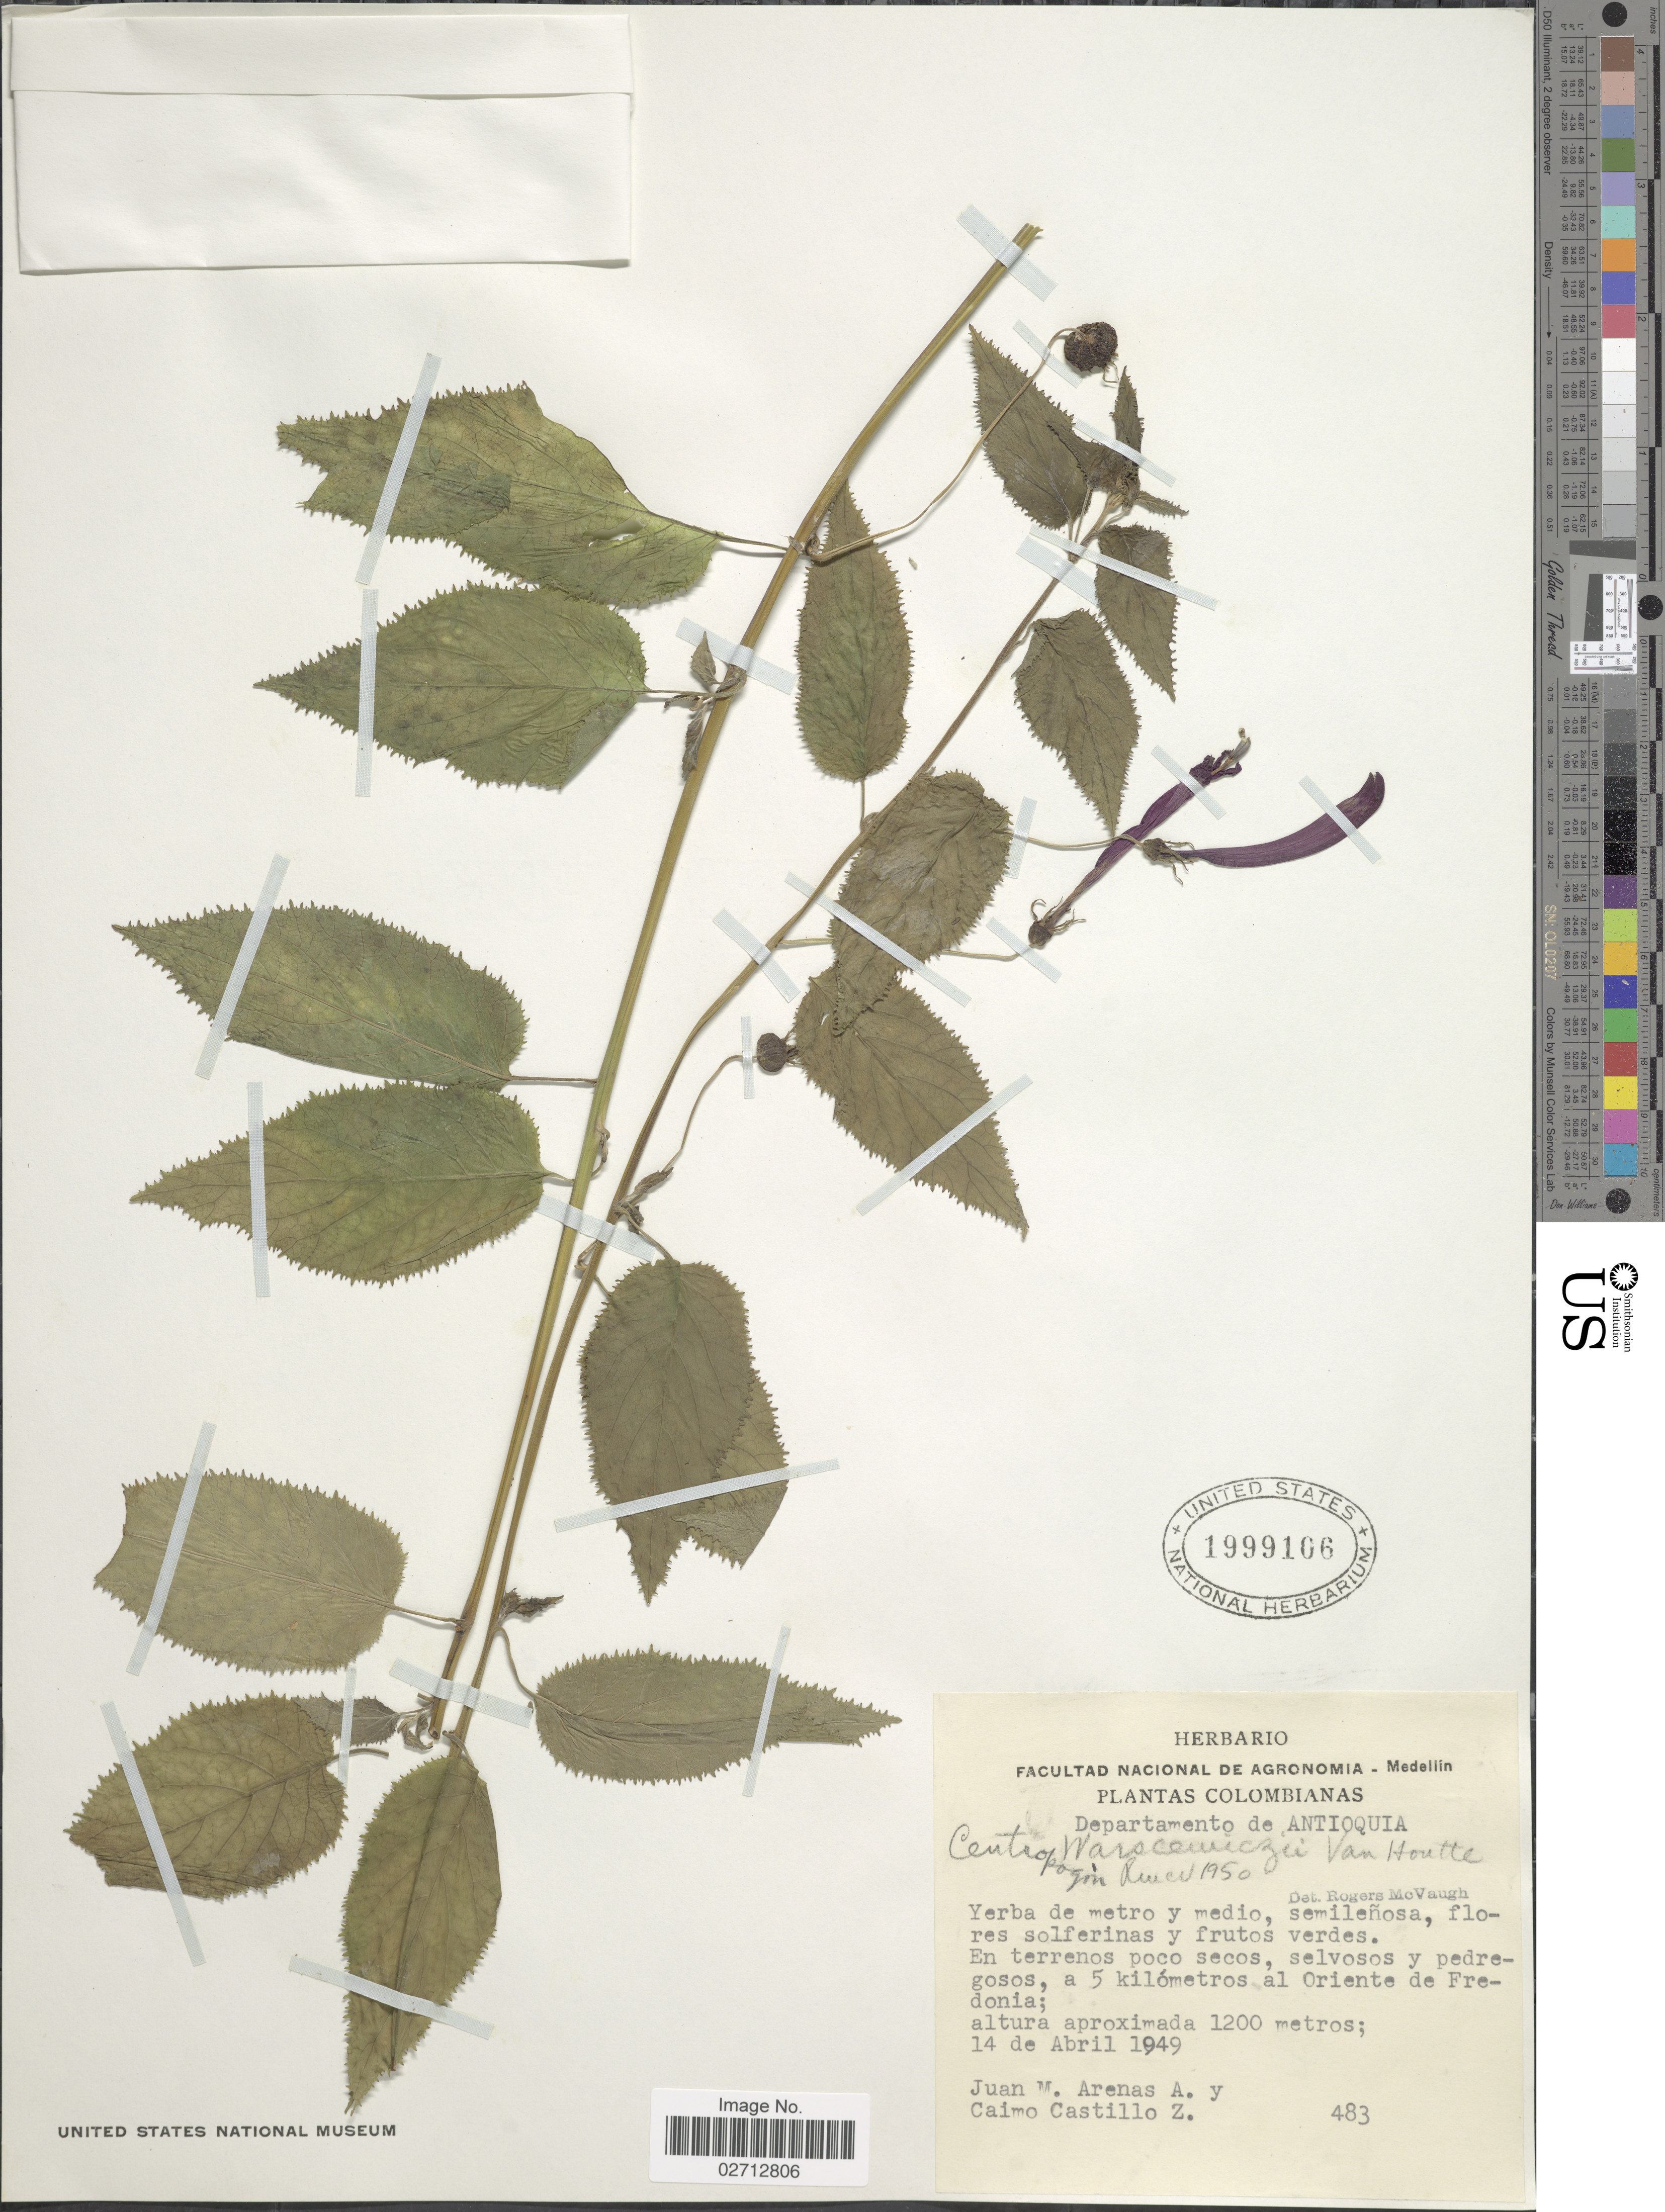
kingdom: Plantae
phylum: Tracheophyta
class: Magnoliopsida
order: Asterales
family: Campanulaceae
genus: Centropogon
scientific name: Centropogon warscewiczii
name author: Van Houtte ex Regel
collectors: J. M. Arenas A. & C. Castillo Z.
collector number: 483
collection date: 1949-04-14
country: Colombia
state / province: Antioquia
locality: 5 kilometros al Oriente de Fredonia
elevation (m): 1200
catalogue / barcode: US 1999106